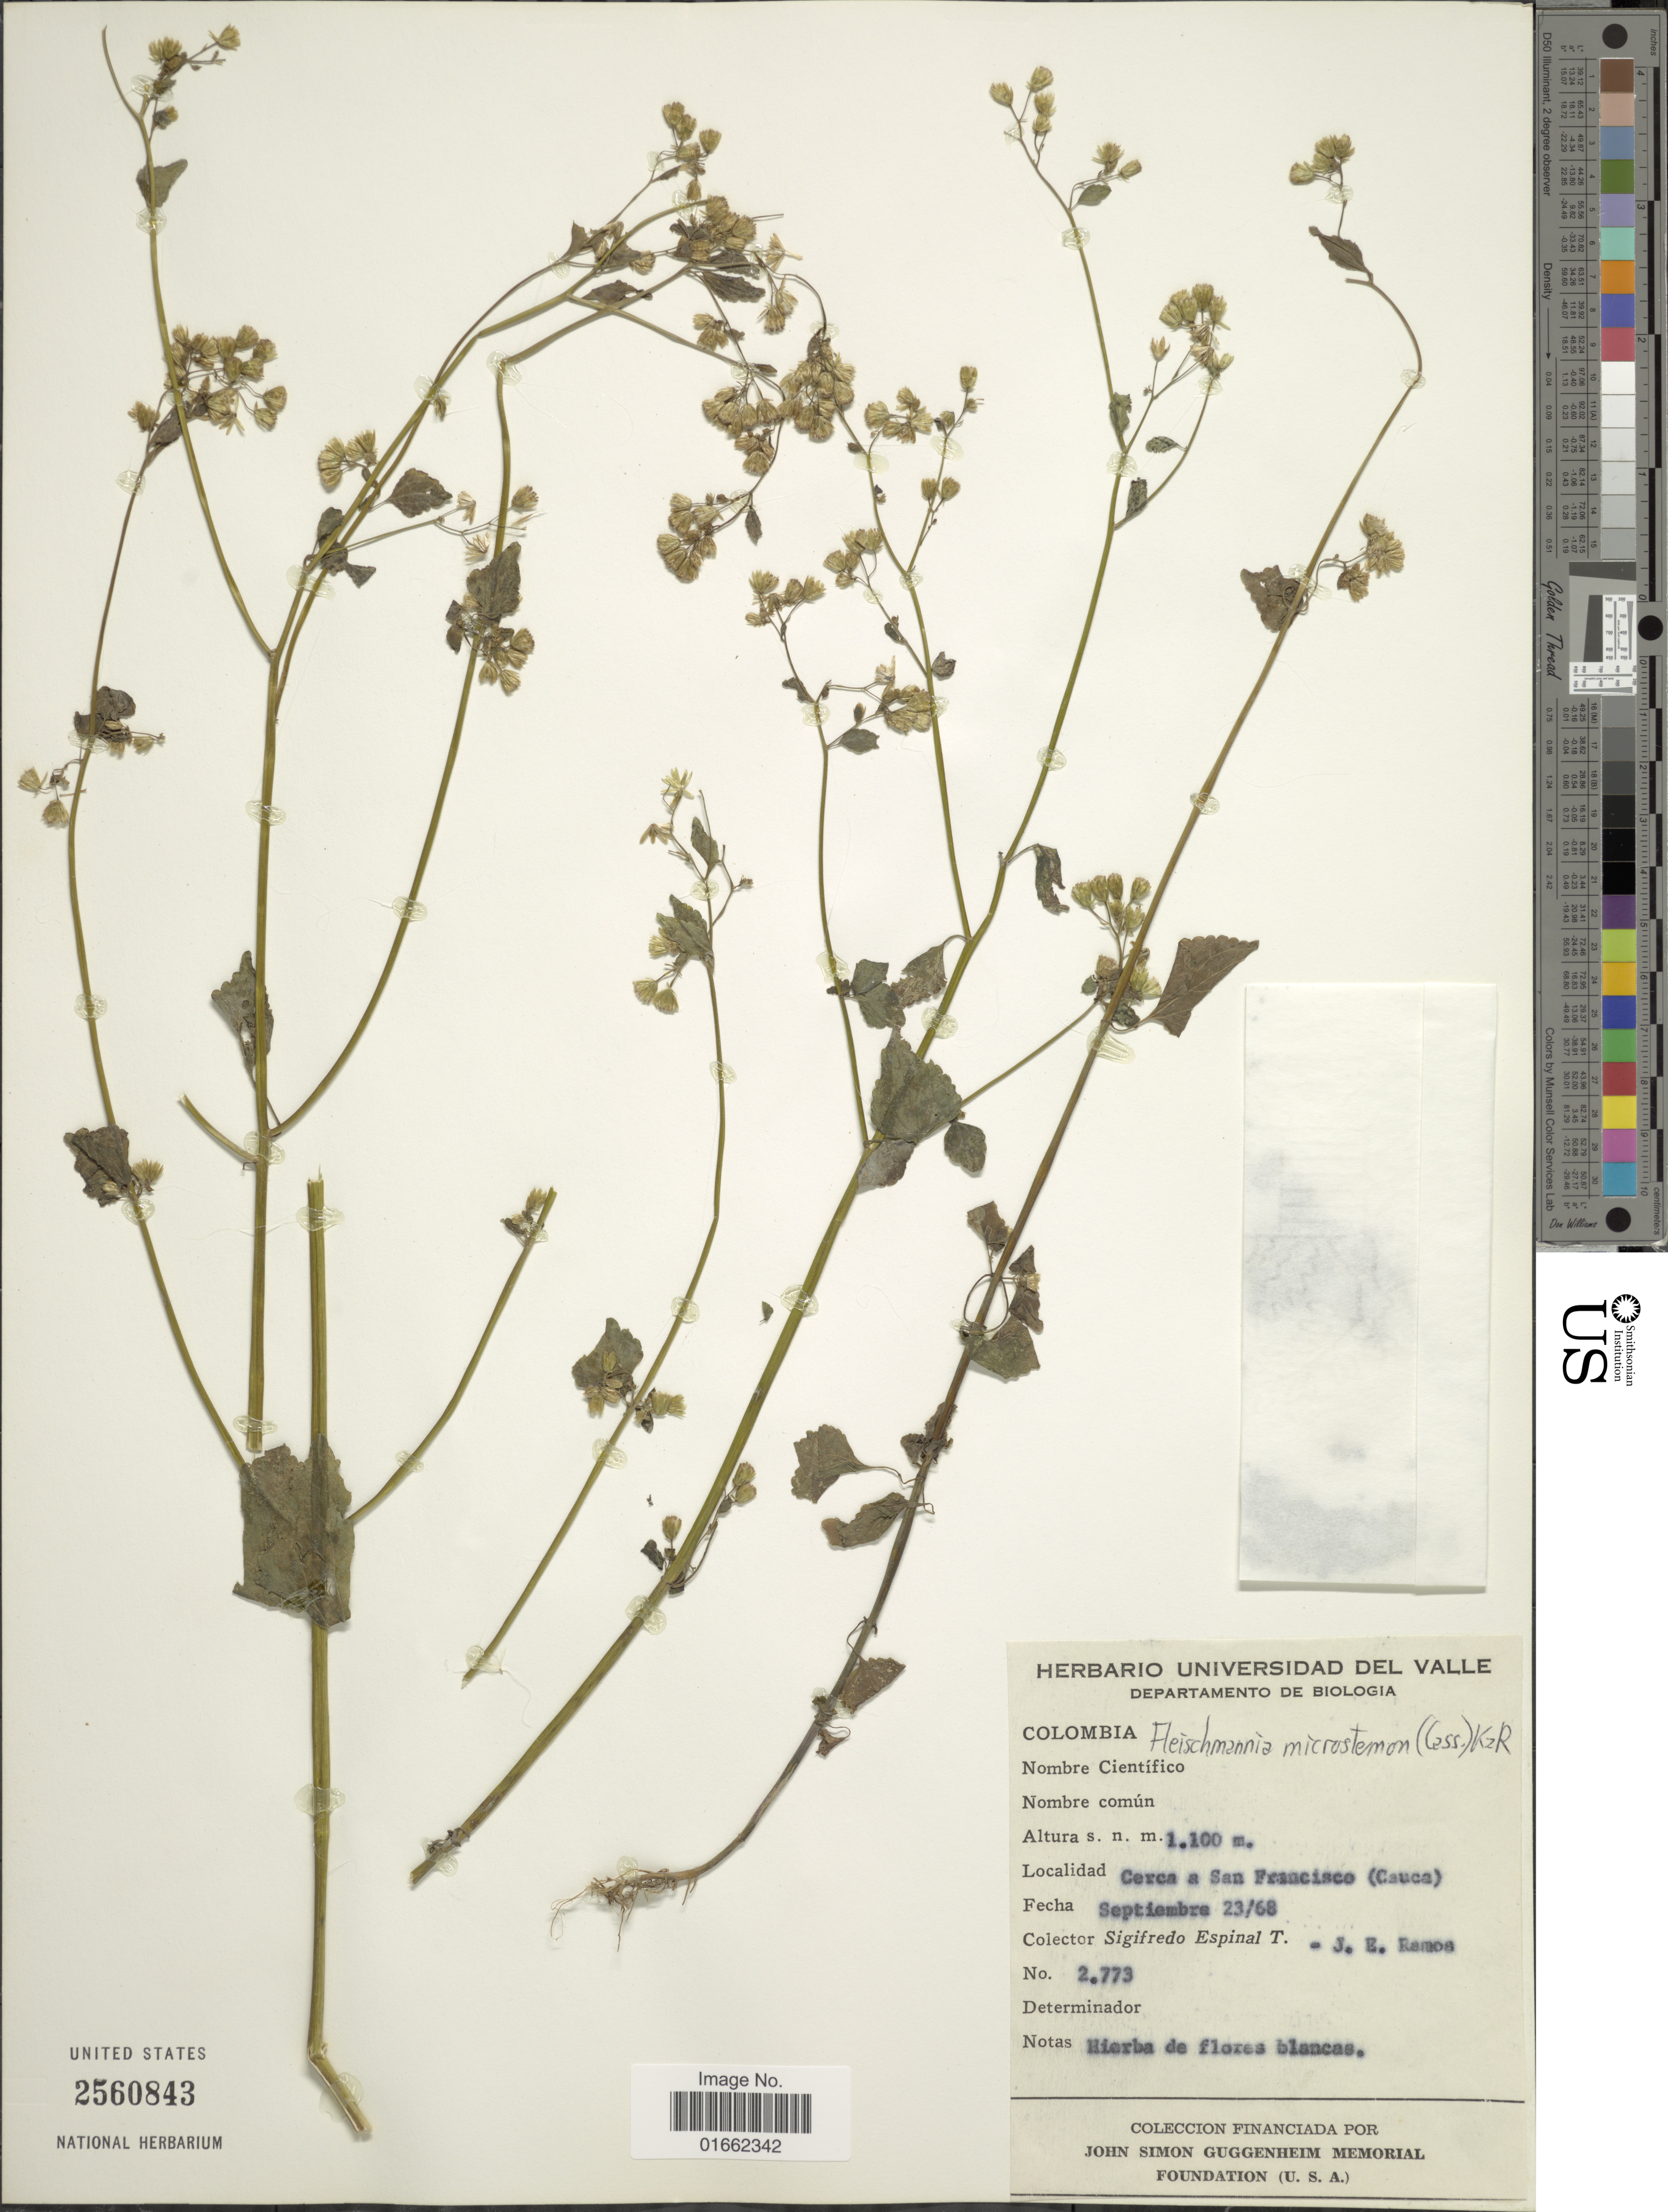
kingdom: Plantae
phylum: Tracheophyta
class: Magnoliopsida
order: Asterales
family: Asteraceae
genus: Fleischmannia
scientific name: Fleischmannia microstemon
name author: (Cass.) R.M. King & H. Rob.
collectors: S. T. Espinal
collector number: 2773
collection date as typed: Transcribed d/m/y: 23/9/68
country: Colombia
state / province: Cauca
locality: Cerca a San Francisco (Cauca)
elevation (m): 1100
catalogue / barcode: US 2560843